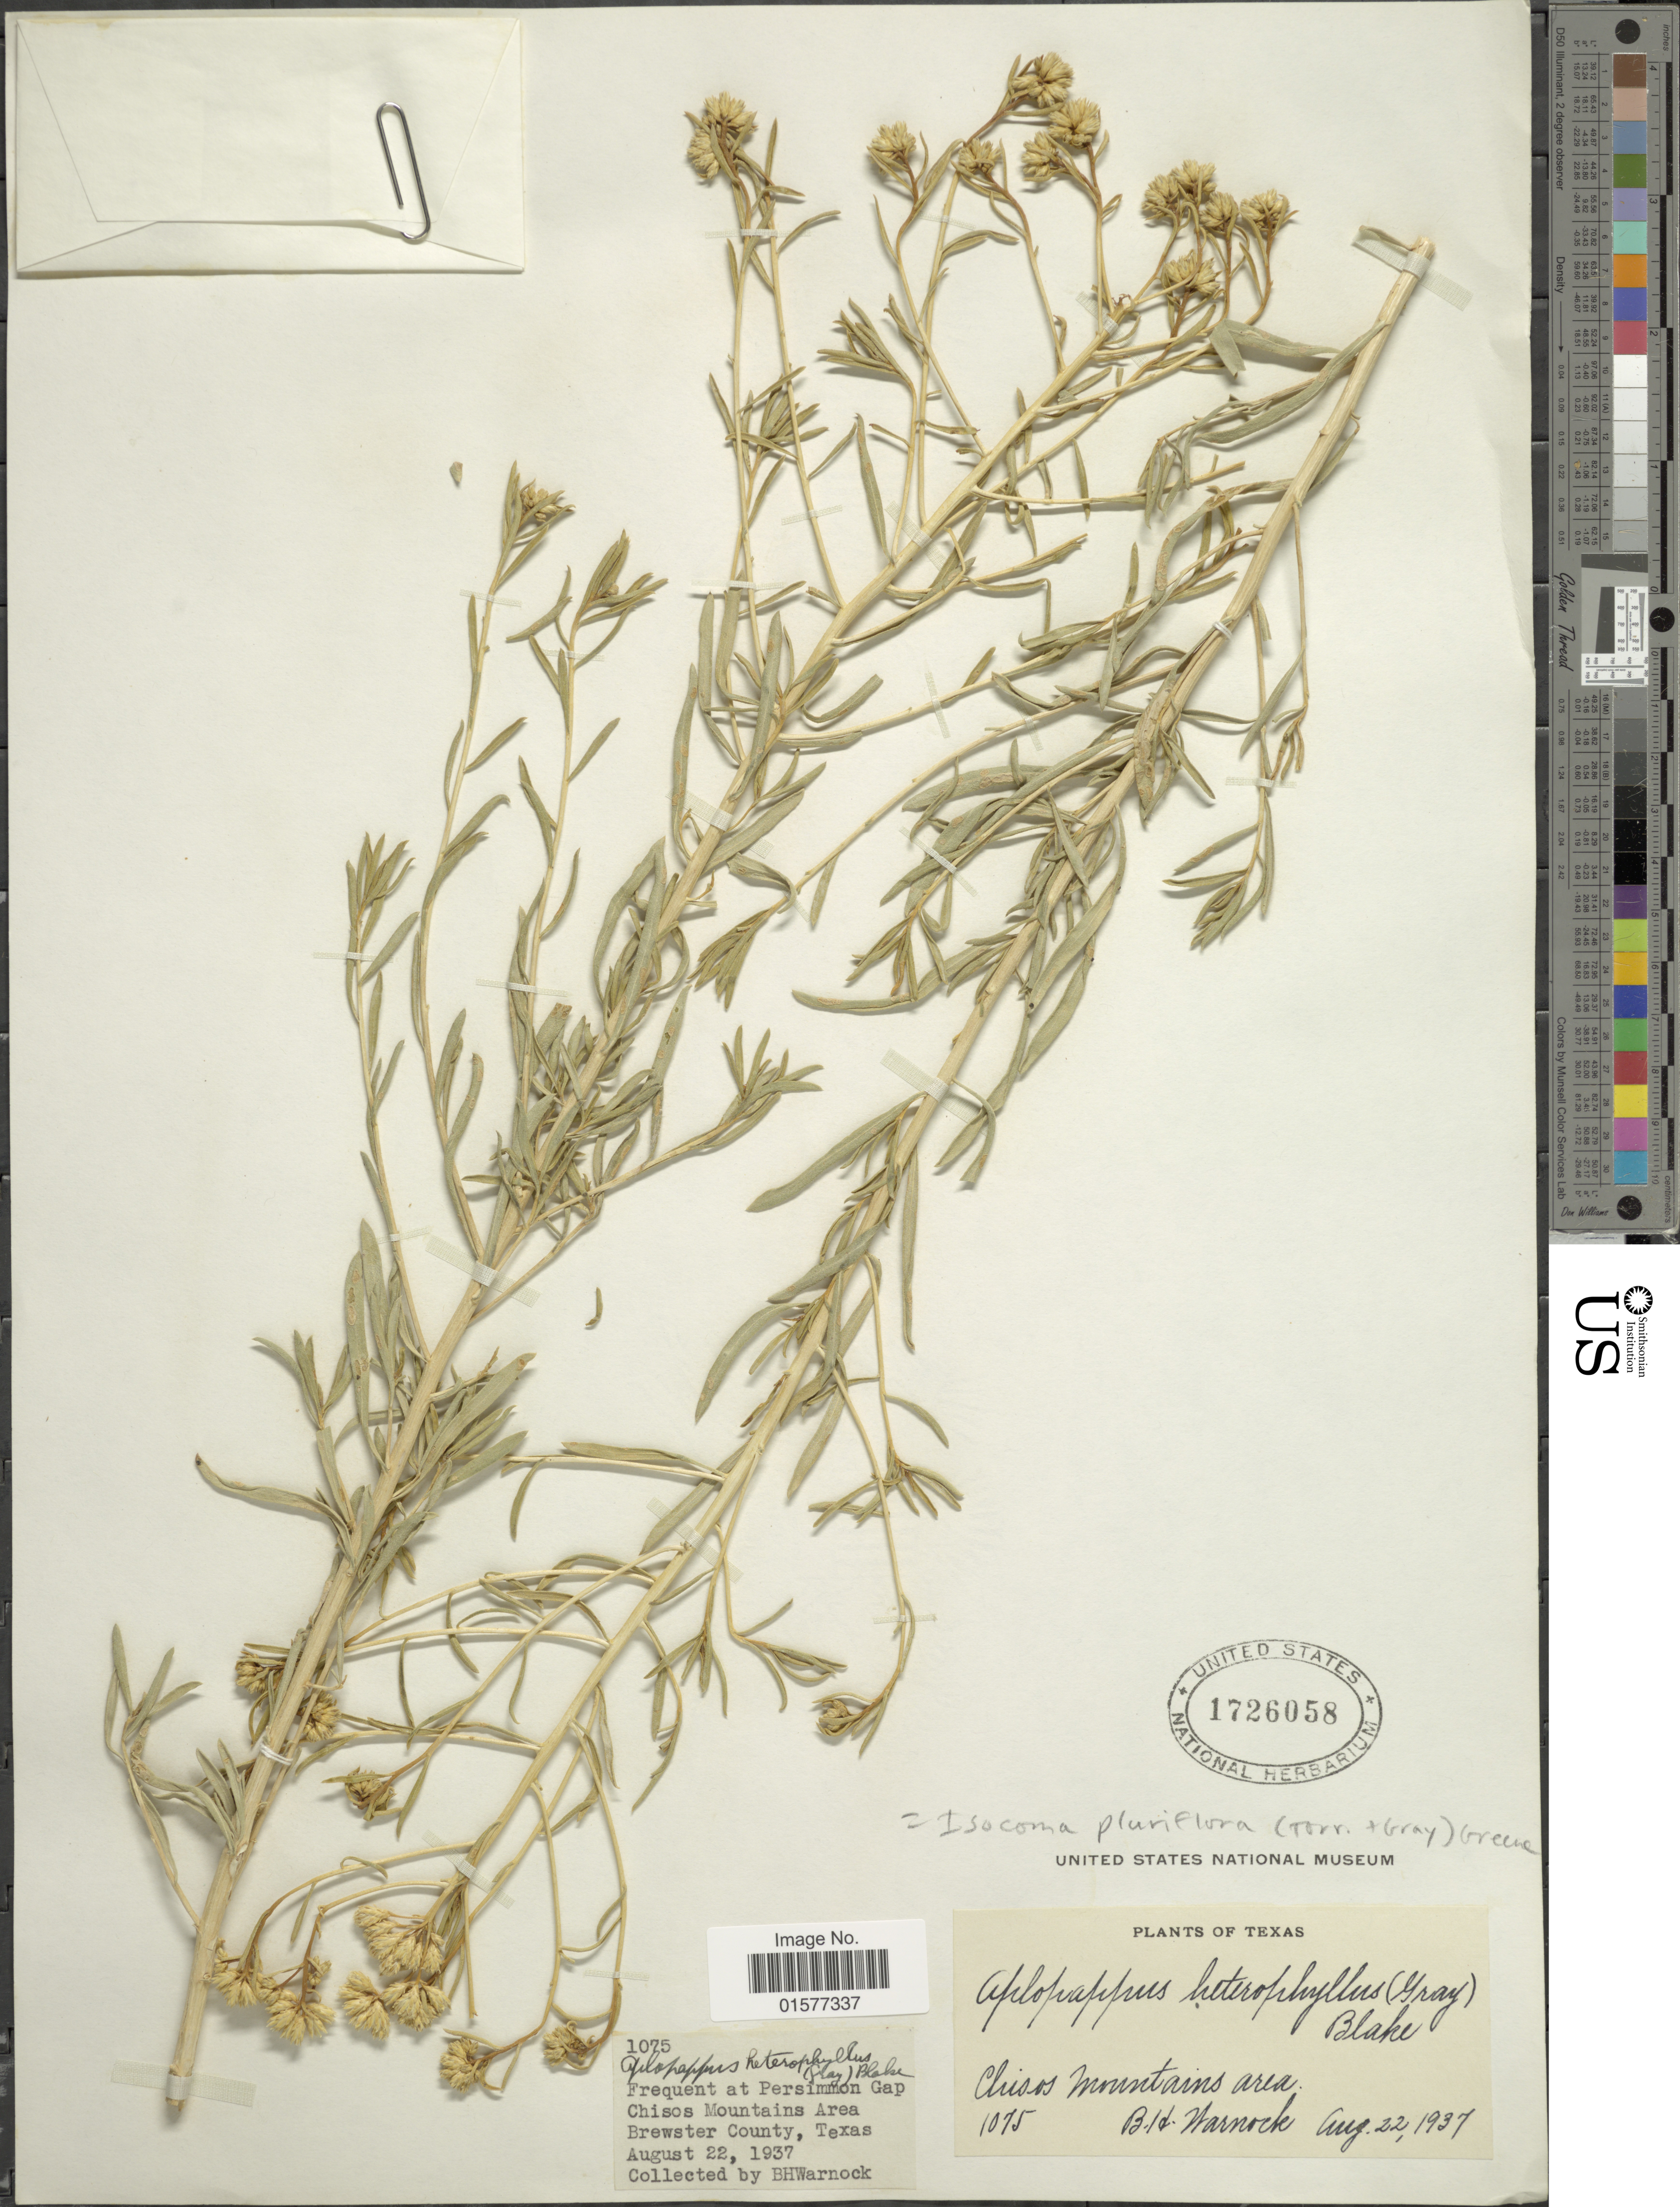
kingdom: Plantae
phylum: Tracheophyta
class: Magnoliopsida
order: Asterales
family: Asteraceae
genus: Isocoma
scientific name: Isocoma pluriflora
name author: (Torr. & A. Gray) Greene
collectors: B. H. Warnock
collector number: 1075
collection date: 1937-08-22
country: United States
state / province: Texas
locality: Frequent at Persimmon Gap Clusos Mountains area, Brewster County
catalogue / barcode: US 1726058